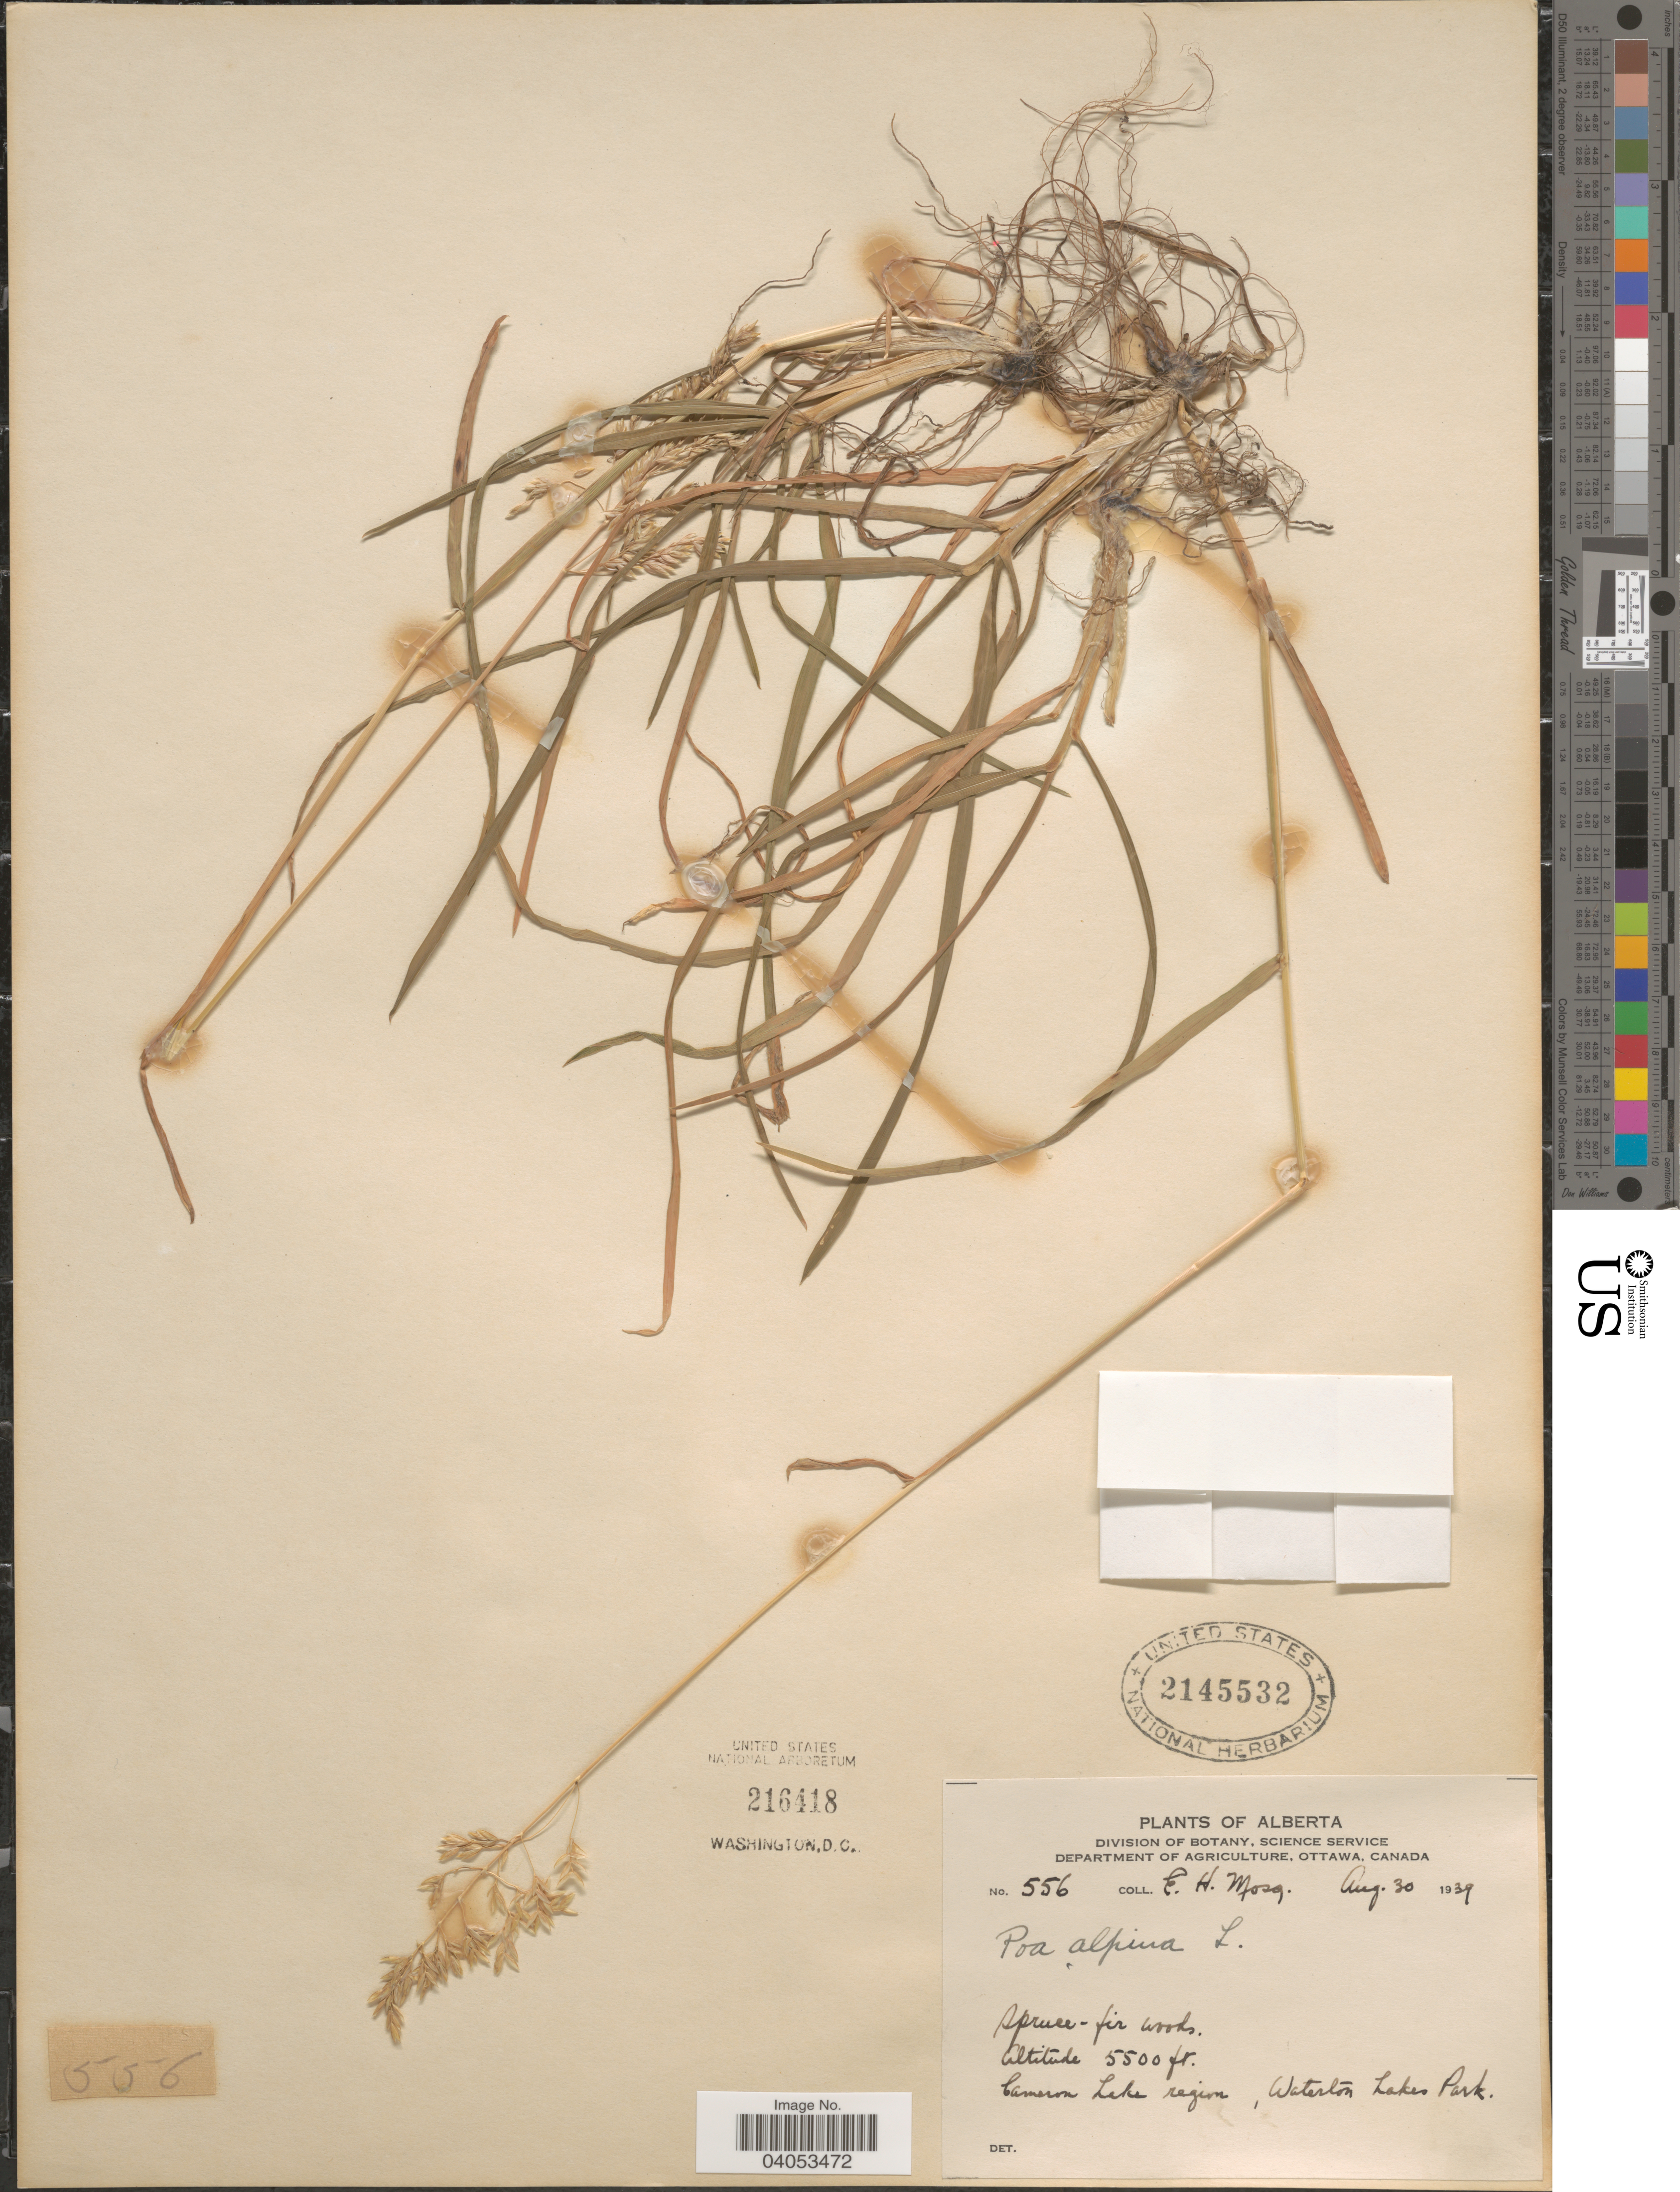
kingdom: Plantae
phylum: Tracheophyta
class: Liliopsida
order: Poales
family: Poaceae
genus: Poa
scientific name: Poa alpina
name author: L.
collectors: E. Moss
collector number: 556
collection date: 1939-08-30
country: Canada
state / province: Alberta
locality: Cameron Lake region, Waterton Lakes Park.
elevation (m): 1676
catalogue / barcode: US 2145532